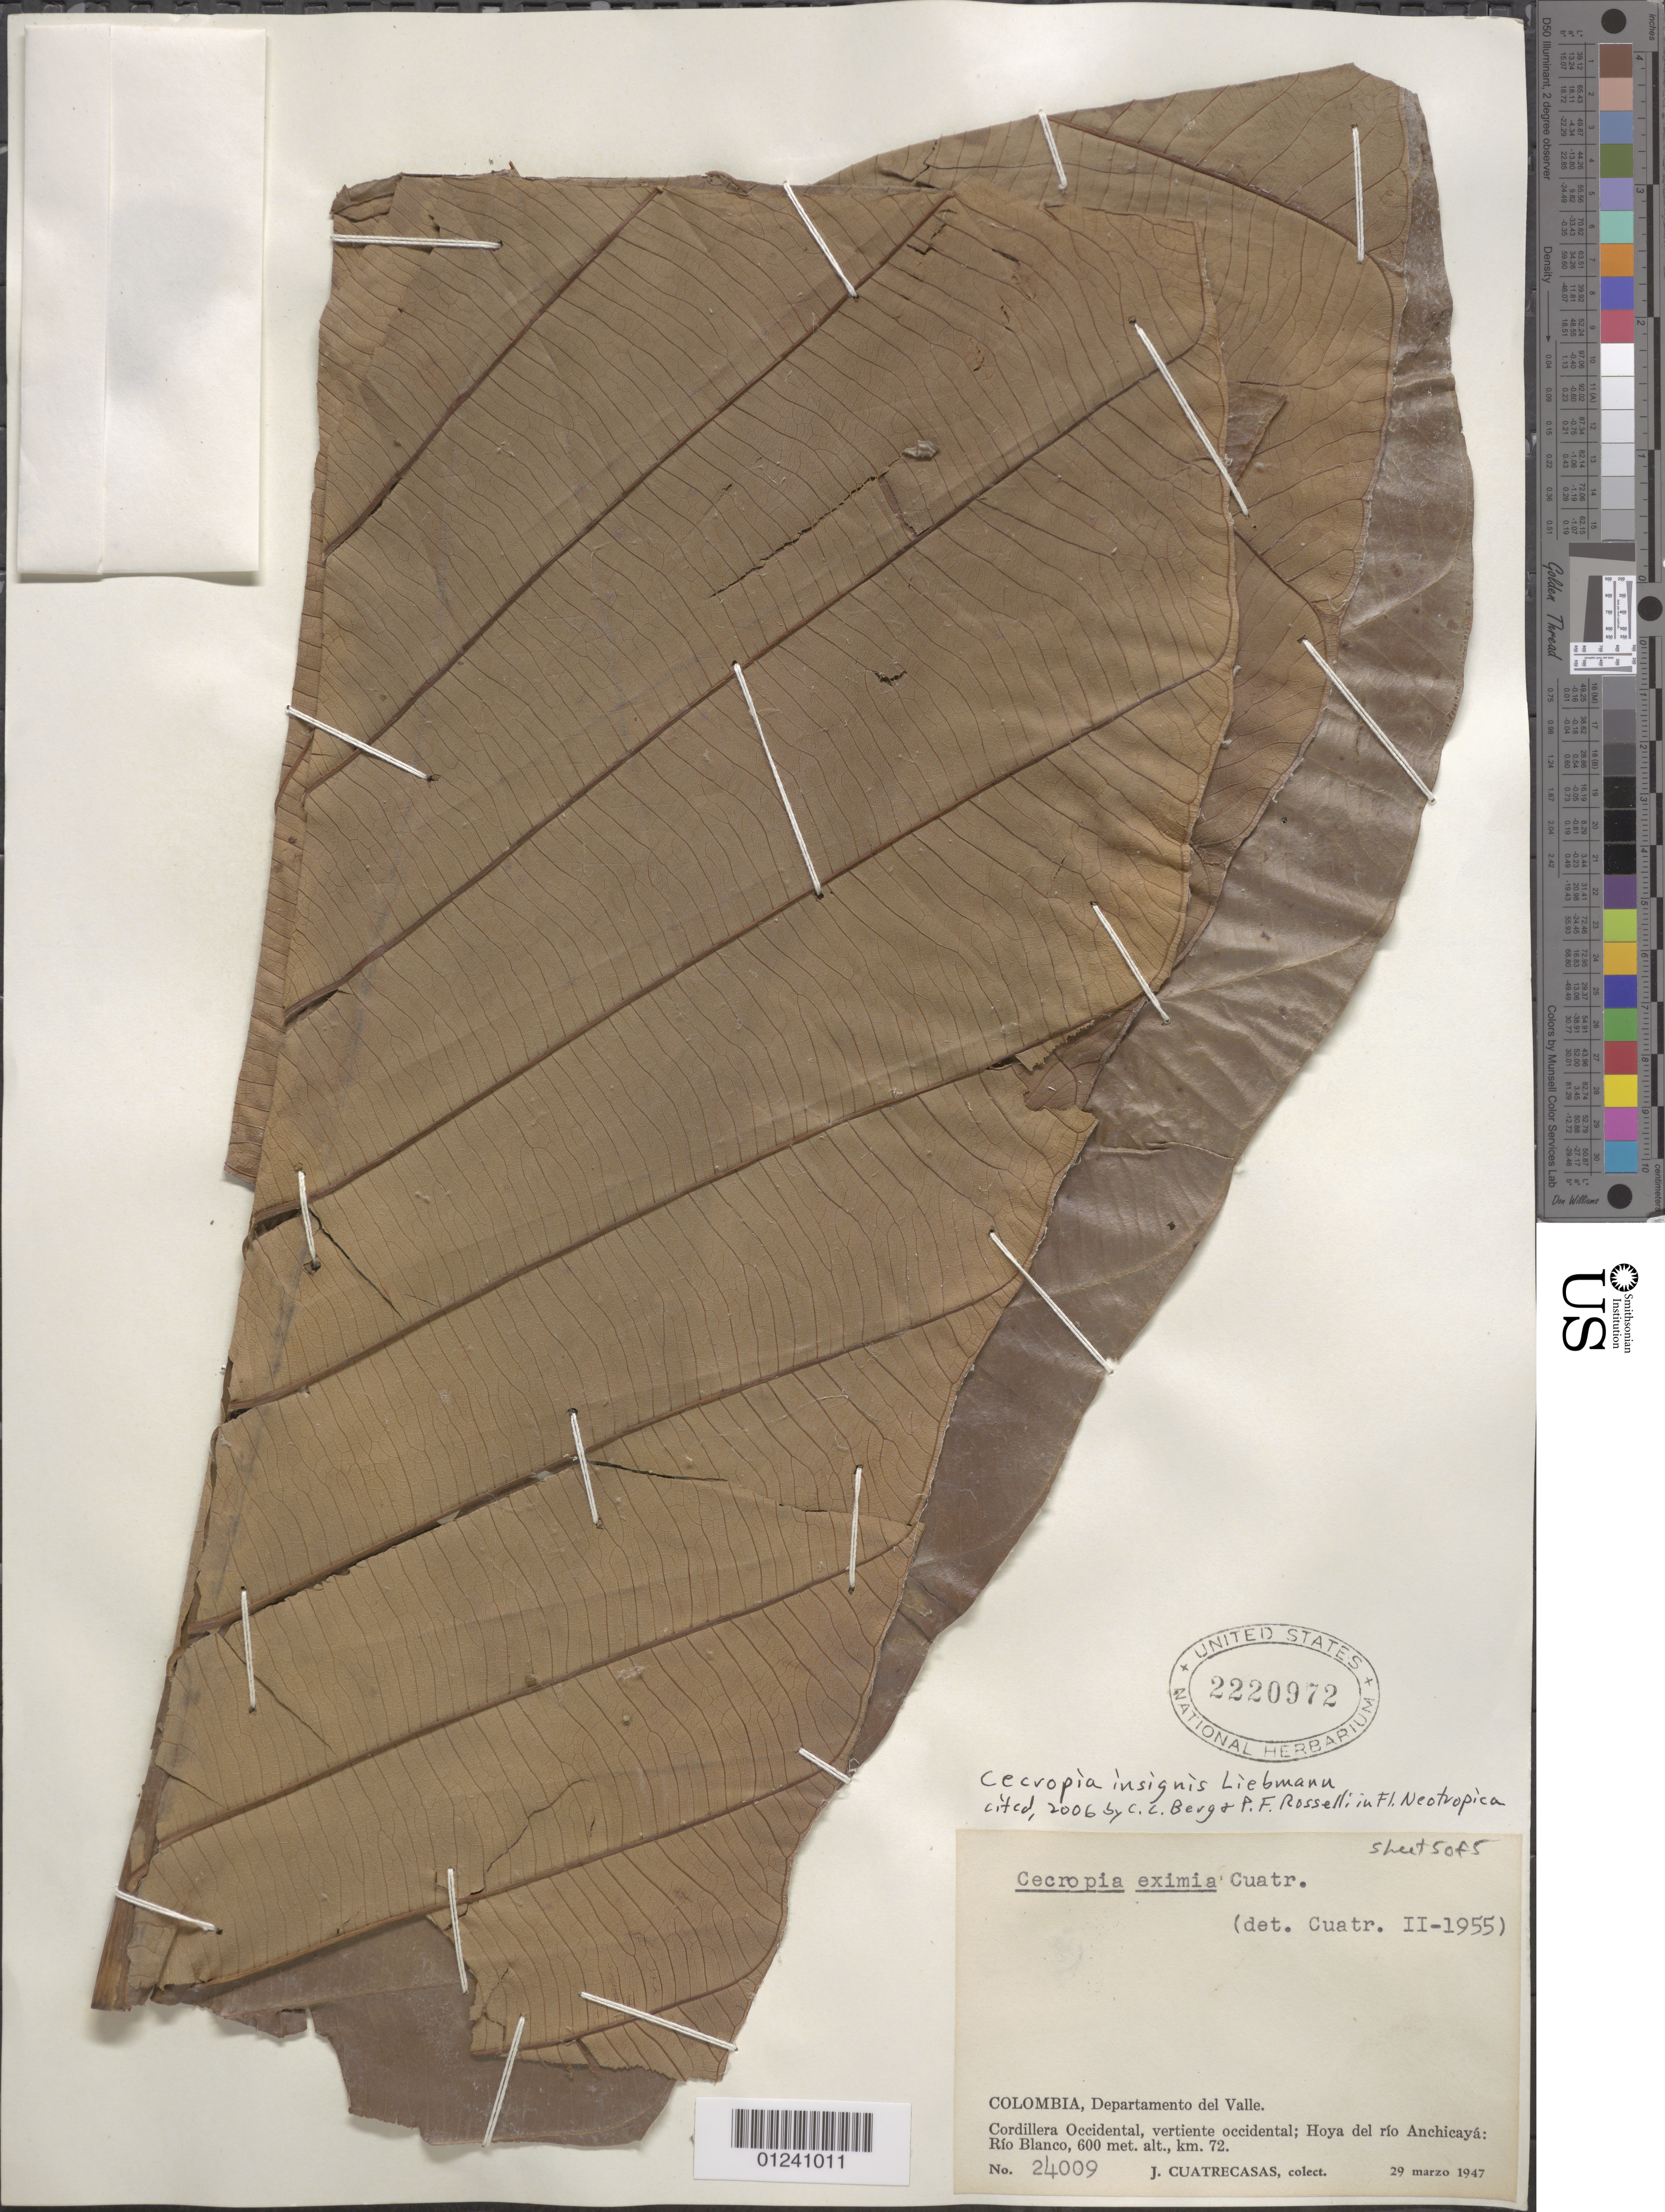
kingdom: Plantae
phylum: Tracheophyta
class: Magnoliopsida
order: Rosales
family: Urticaceae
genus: Cecropia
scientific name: Cecropia insignis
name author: Liebm.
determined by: Cuatrecasas, J.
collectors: J. Cuatrecasas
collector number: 24009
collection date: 1947-03-29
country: Colombia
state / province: Valle del Cauca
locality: Cord. Occidental; vert. oriental Hoya del Río Anchicaya; Rio Blanco, km 72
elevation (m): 600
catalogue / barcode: US 2220972